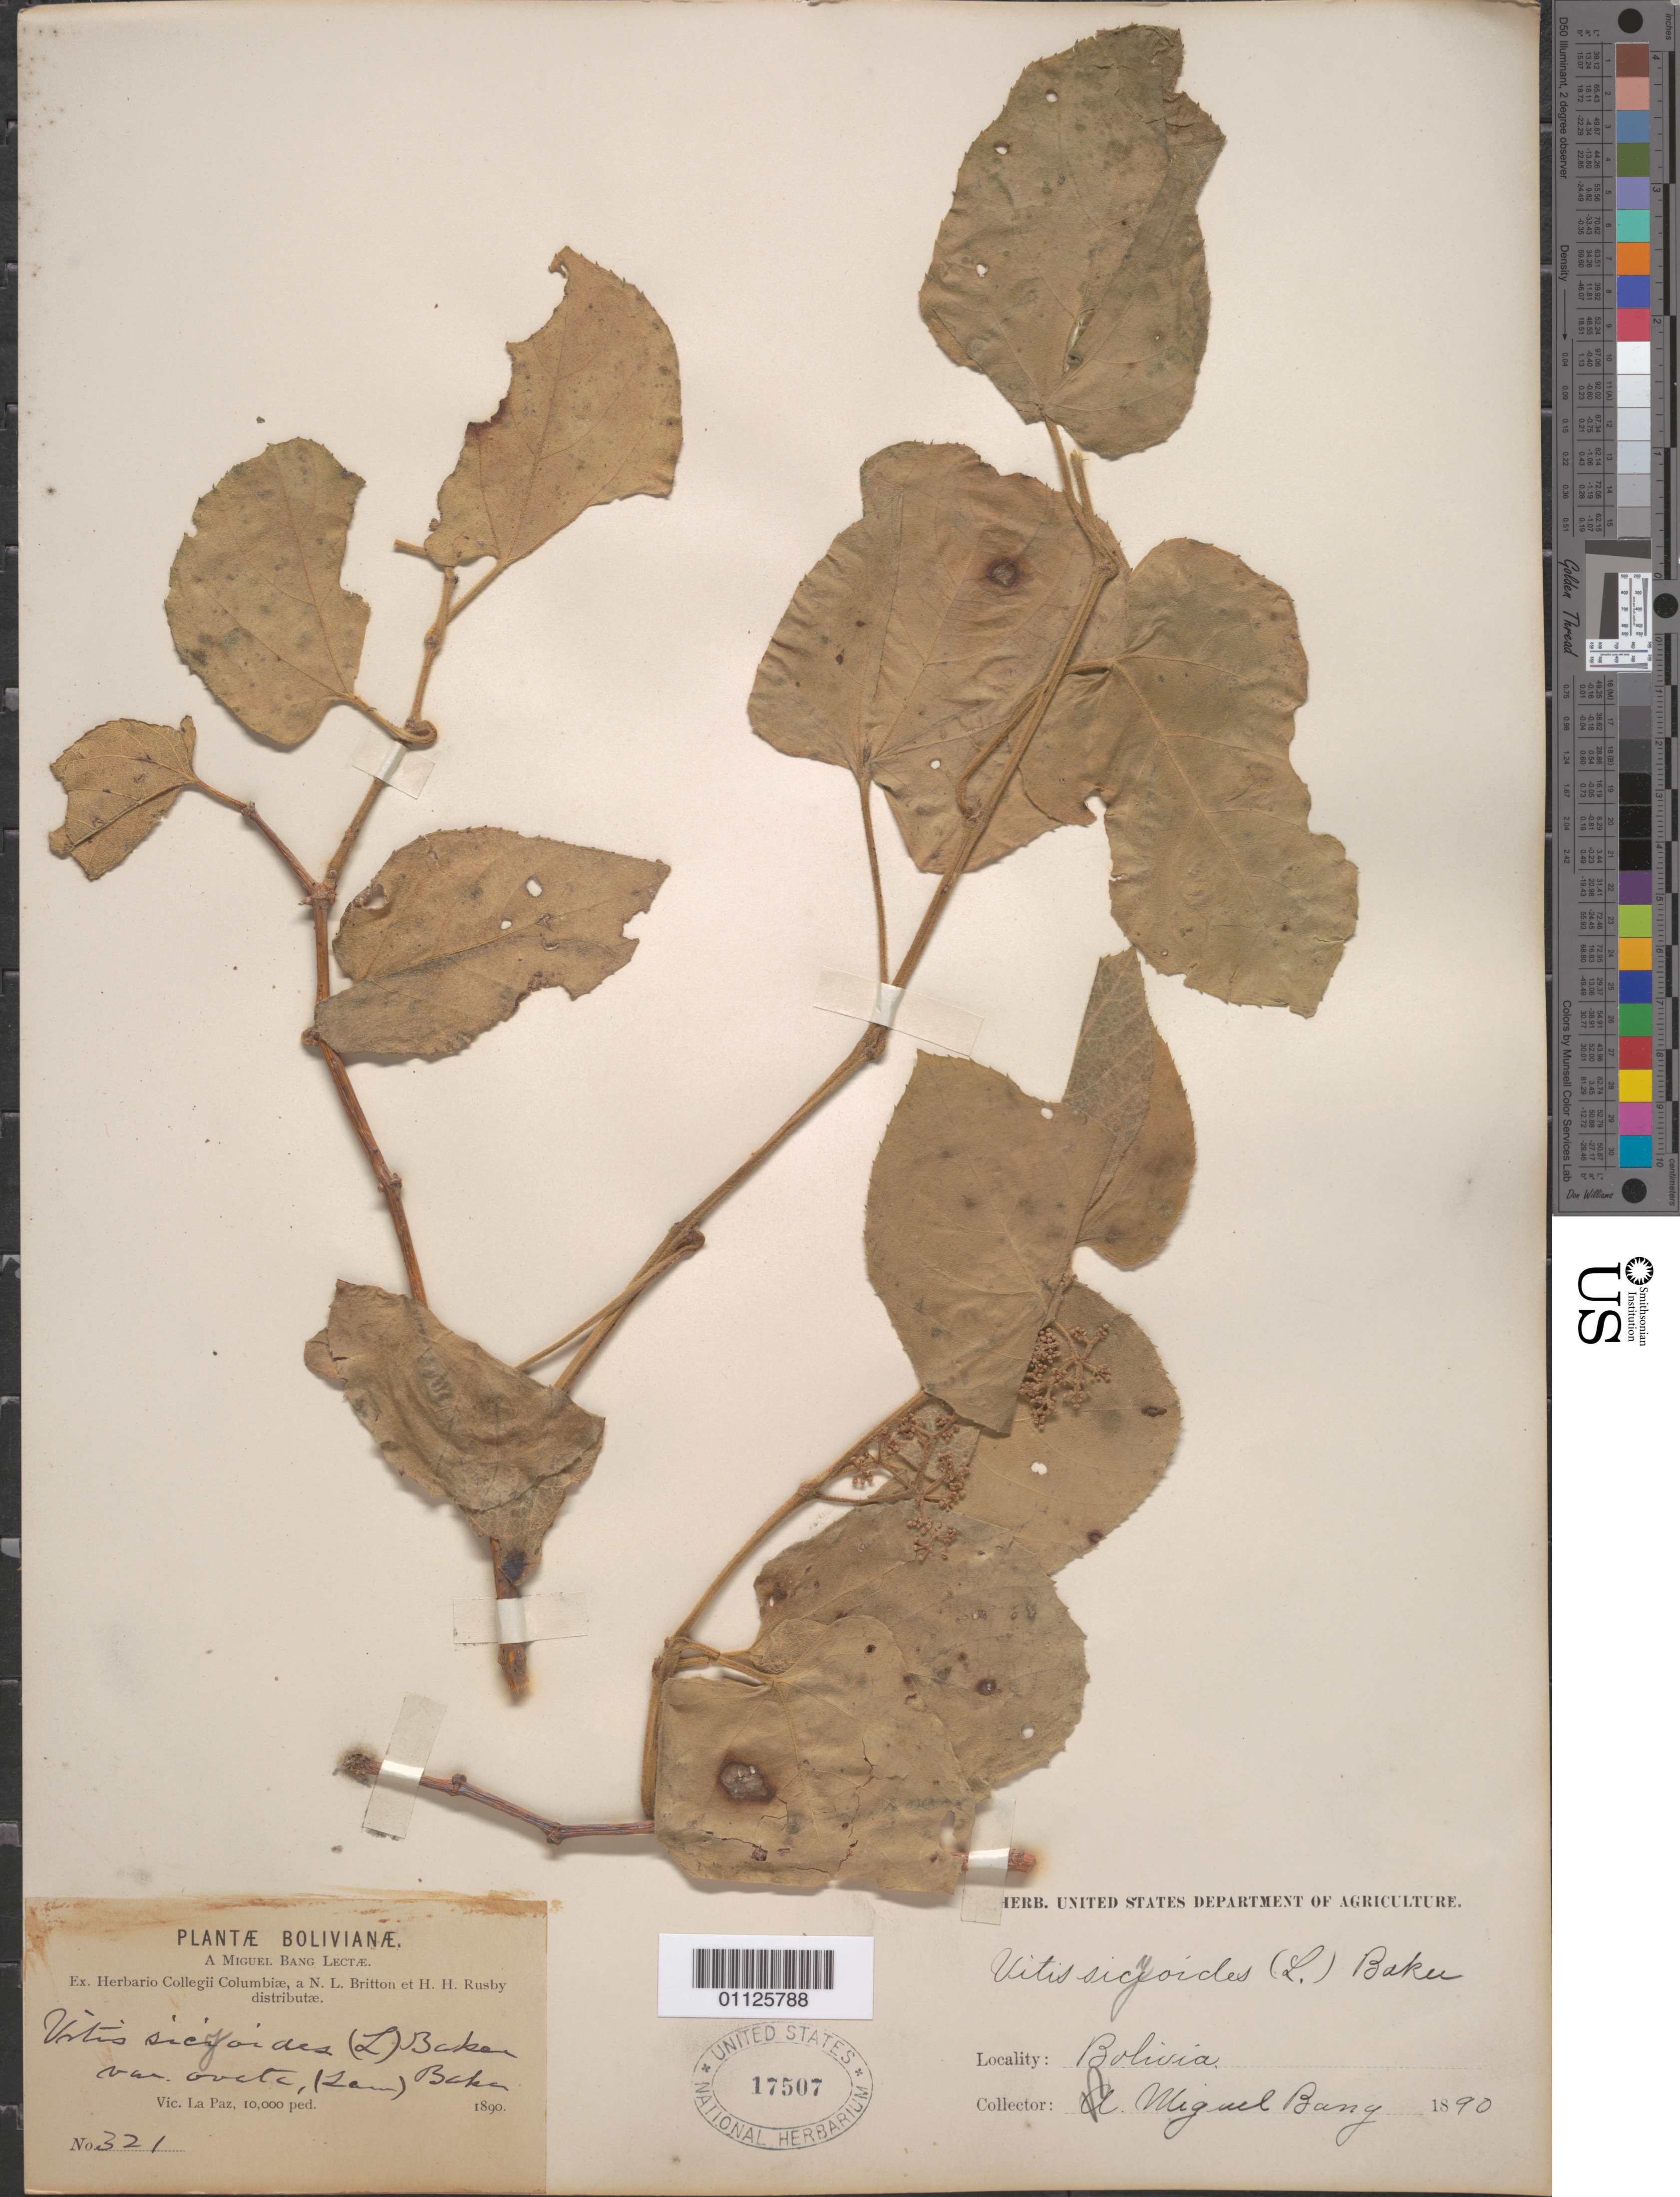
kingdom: Plantae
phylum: Tracheophyta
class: Magnoliopsida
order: Vitales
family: Vitaceae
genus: Cissus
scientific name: Cissus verticillata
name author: (L.) Nicolson & C.E. Jarvis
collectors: M. Bang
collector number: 321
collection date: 1890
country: Bolivia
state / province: La Páz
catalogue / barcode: US 17507